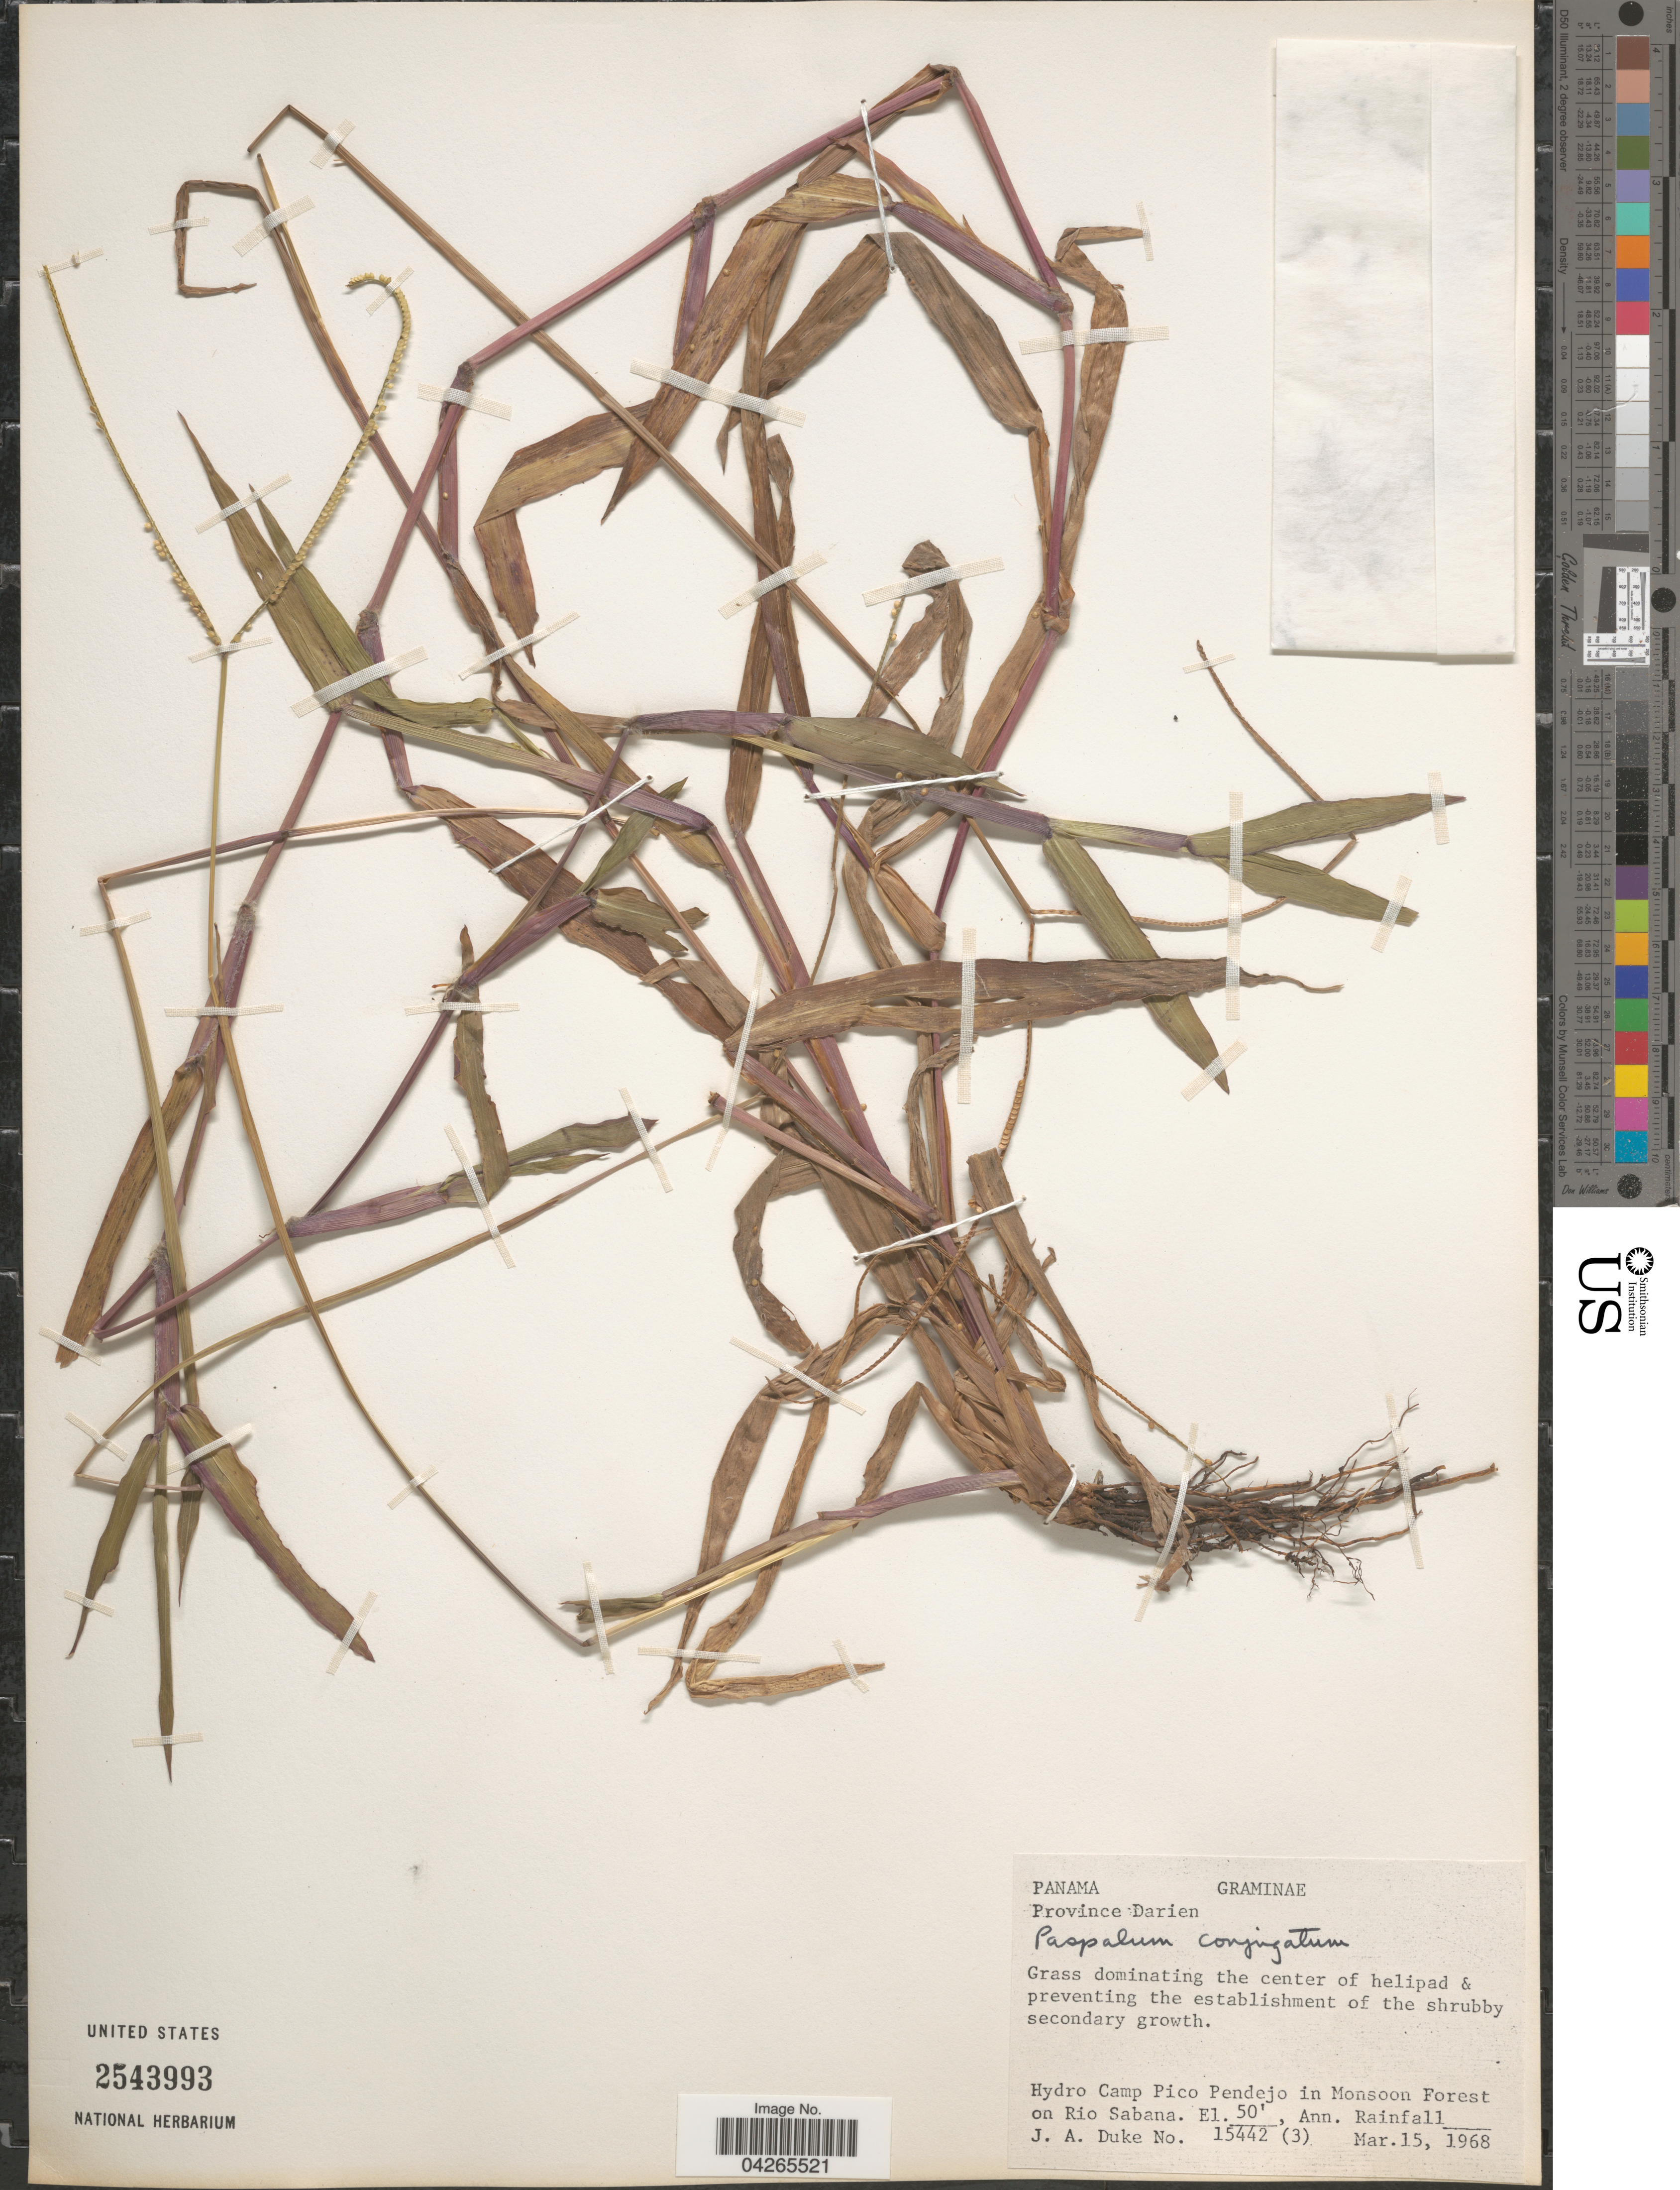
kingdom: Plantae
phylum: Tracheophyta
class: Liliopsida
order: Poales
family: Poaceae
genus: Paspalum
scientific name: Paspalum conjugatum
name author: P.J. Bergius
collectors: J. A. Duke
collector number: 15442 (3)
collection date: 1968-03-15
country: Panama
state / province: Darien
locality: Hydro Camp Pico Pendejo in Monsoon Forest on Rio Sabana.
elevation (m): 15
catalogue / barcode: US 2543993